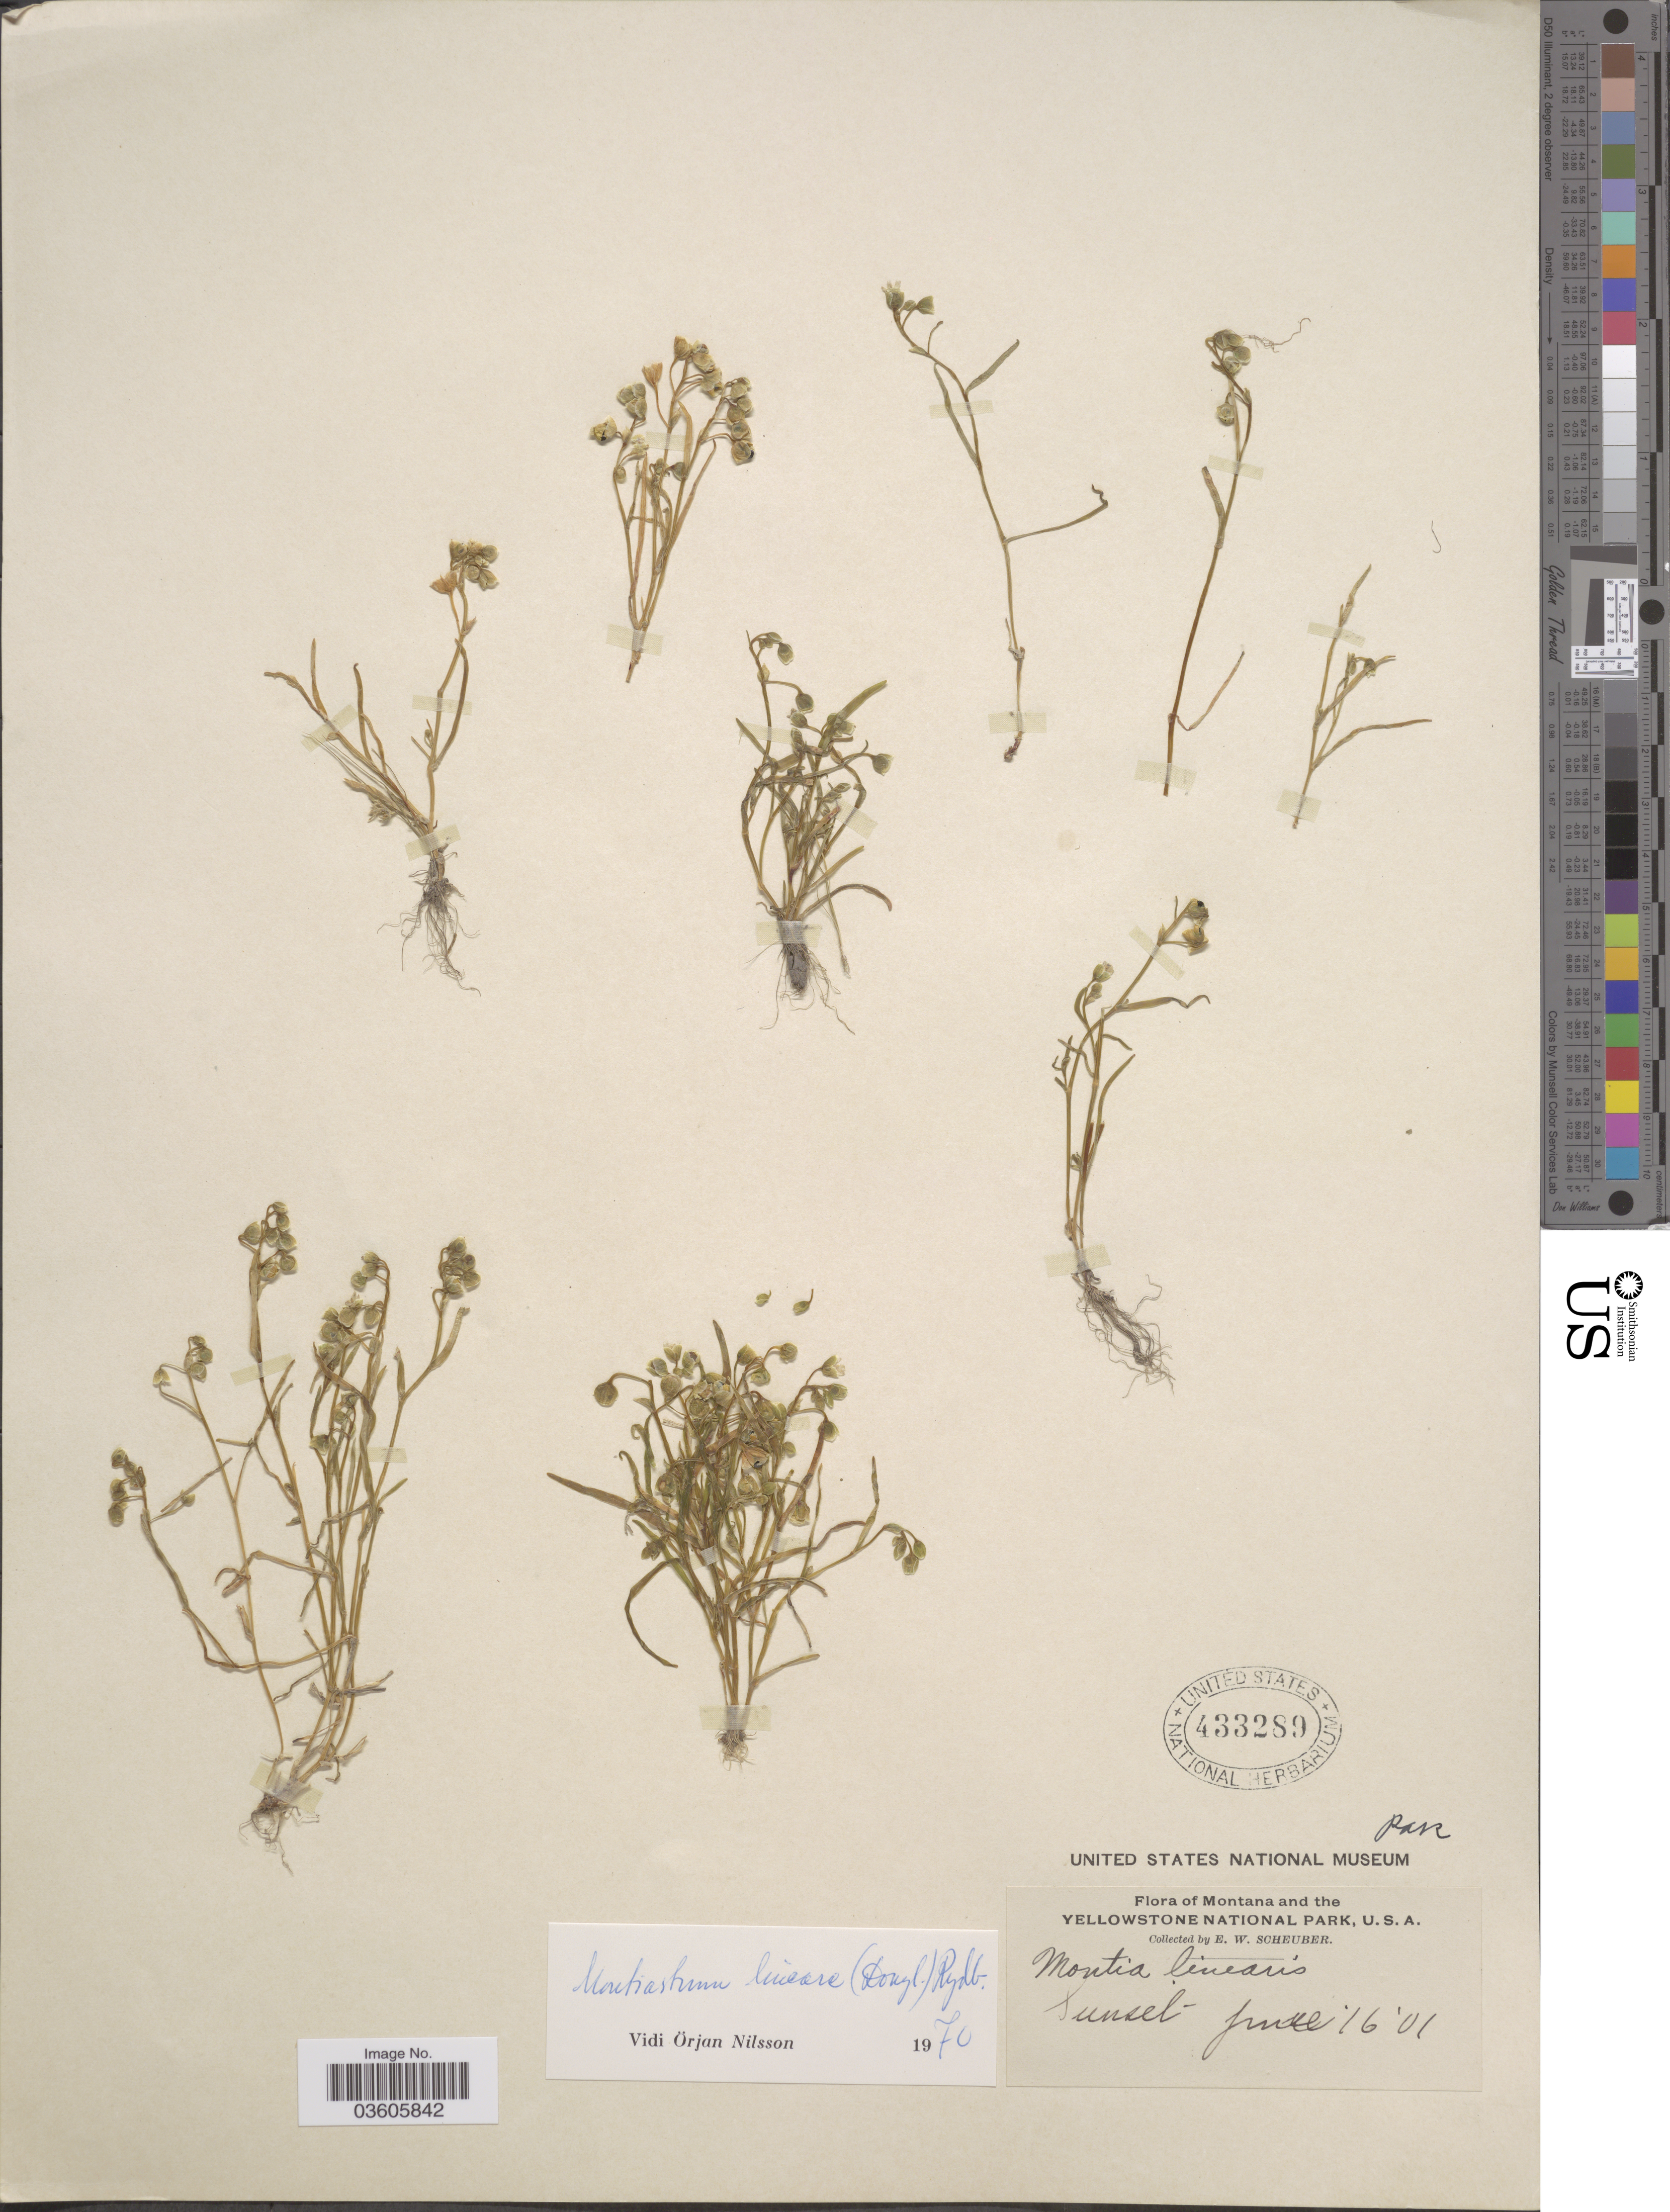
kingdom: Plantae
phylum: Tracheophyta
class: Magnoliopsida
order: Caryophyllales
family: Montiaceae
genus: Montia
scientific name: Montia linearis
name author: (Douglas) Greene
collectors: E. Scheuber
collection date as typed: Transcribed d/m/y: 16/6/1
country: United States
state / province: Montana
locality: The Yellowstone National Park. Sunset [unsure placement].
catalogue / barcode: US 433289